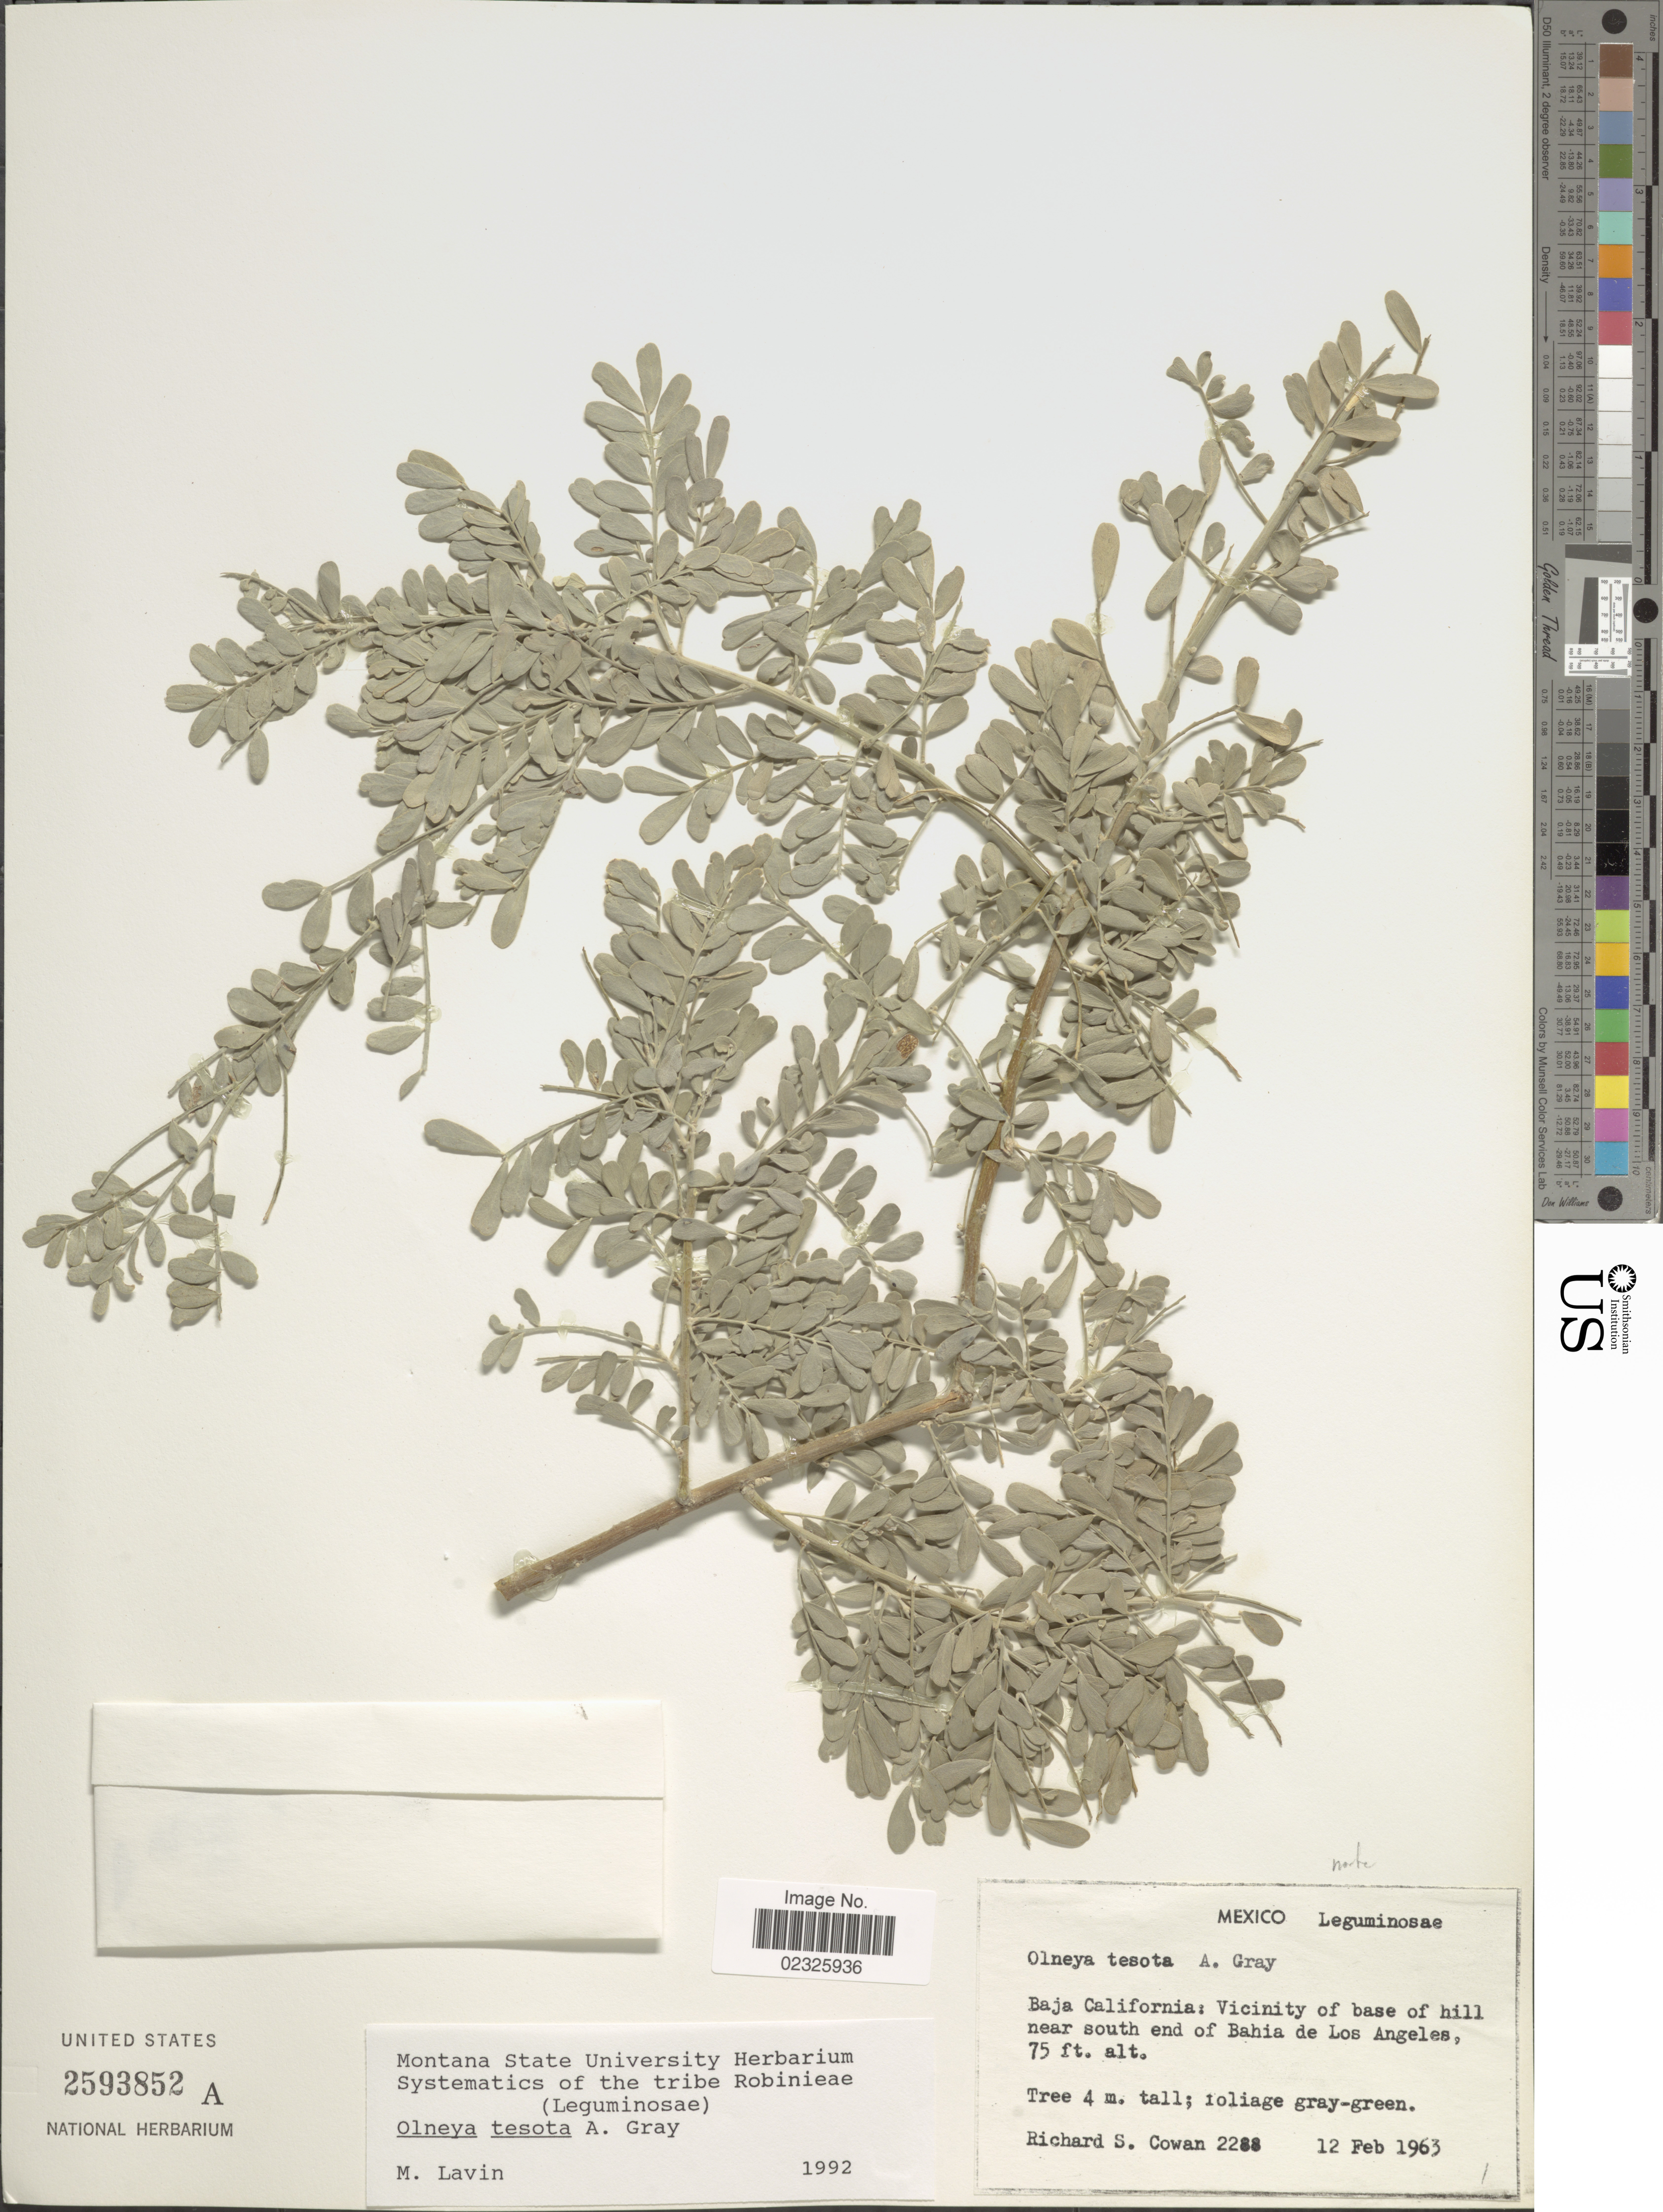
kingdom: Plantae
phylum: Tracheophyta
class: Magnoliopsida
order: Fabales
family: Fabaceae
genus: Olneya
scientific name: Olneya tesota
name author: A. Gray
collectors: R. S. Cowan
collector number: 2288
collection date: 1963-02-12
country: Mexico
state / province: Baja California Norte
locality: Vicinity of base of hill near south end of Bahia de Los Angeles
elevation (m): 23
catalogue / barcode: US 2593852A